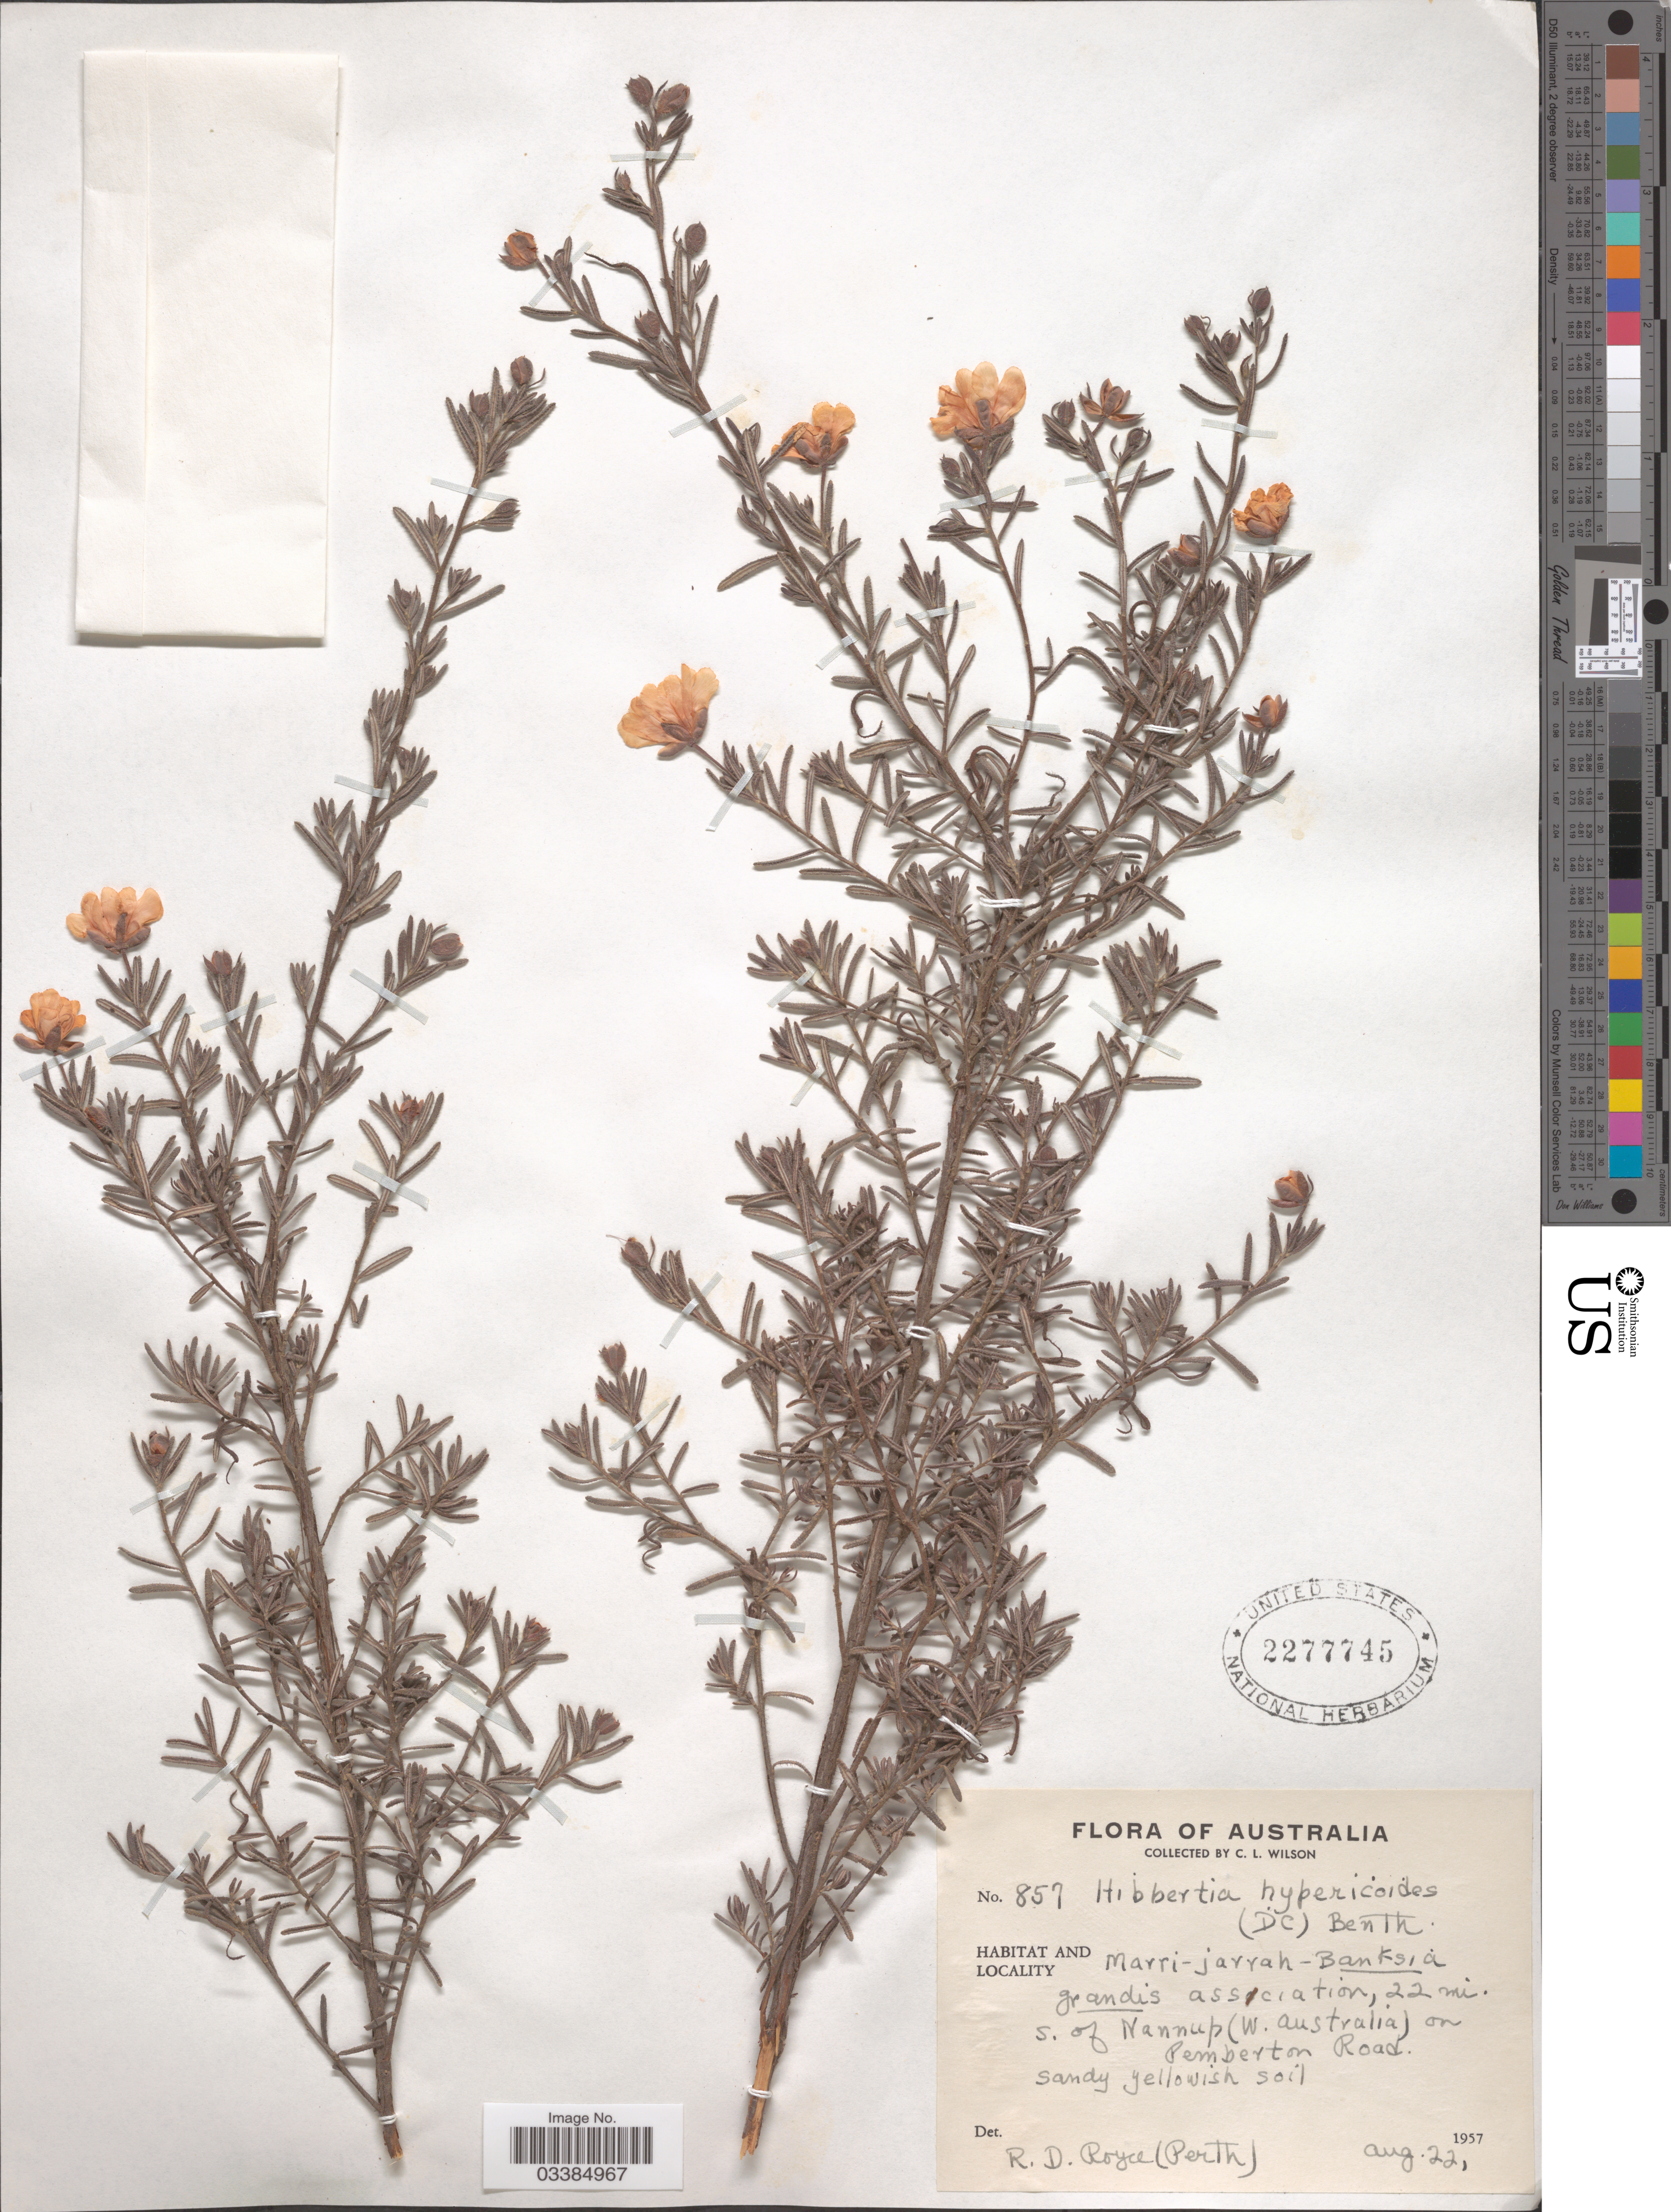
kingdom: Plantae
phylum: Tracheophyta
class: Magnoliopsida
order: Dilleniales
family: Dilleniaceae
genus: Hibbertia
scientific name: Hibbertia hypericoides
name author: (DC.) Benth.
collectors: C. L. Wilson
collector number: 857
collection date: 1957-08-22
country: Australia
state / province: Western Australia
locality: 22 mi. S. of Nannup (W. Australia) on Pemberton Road.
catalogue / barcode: US 2277745